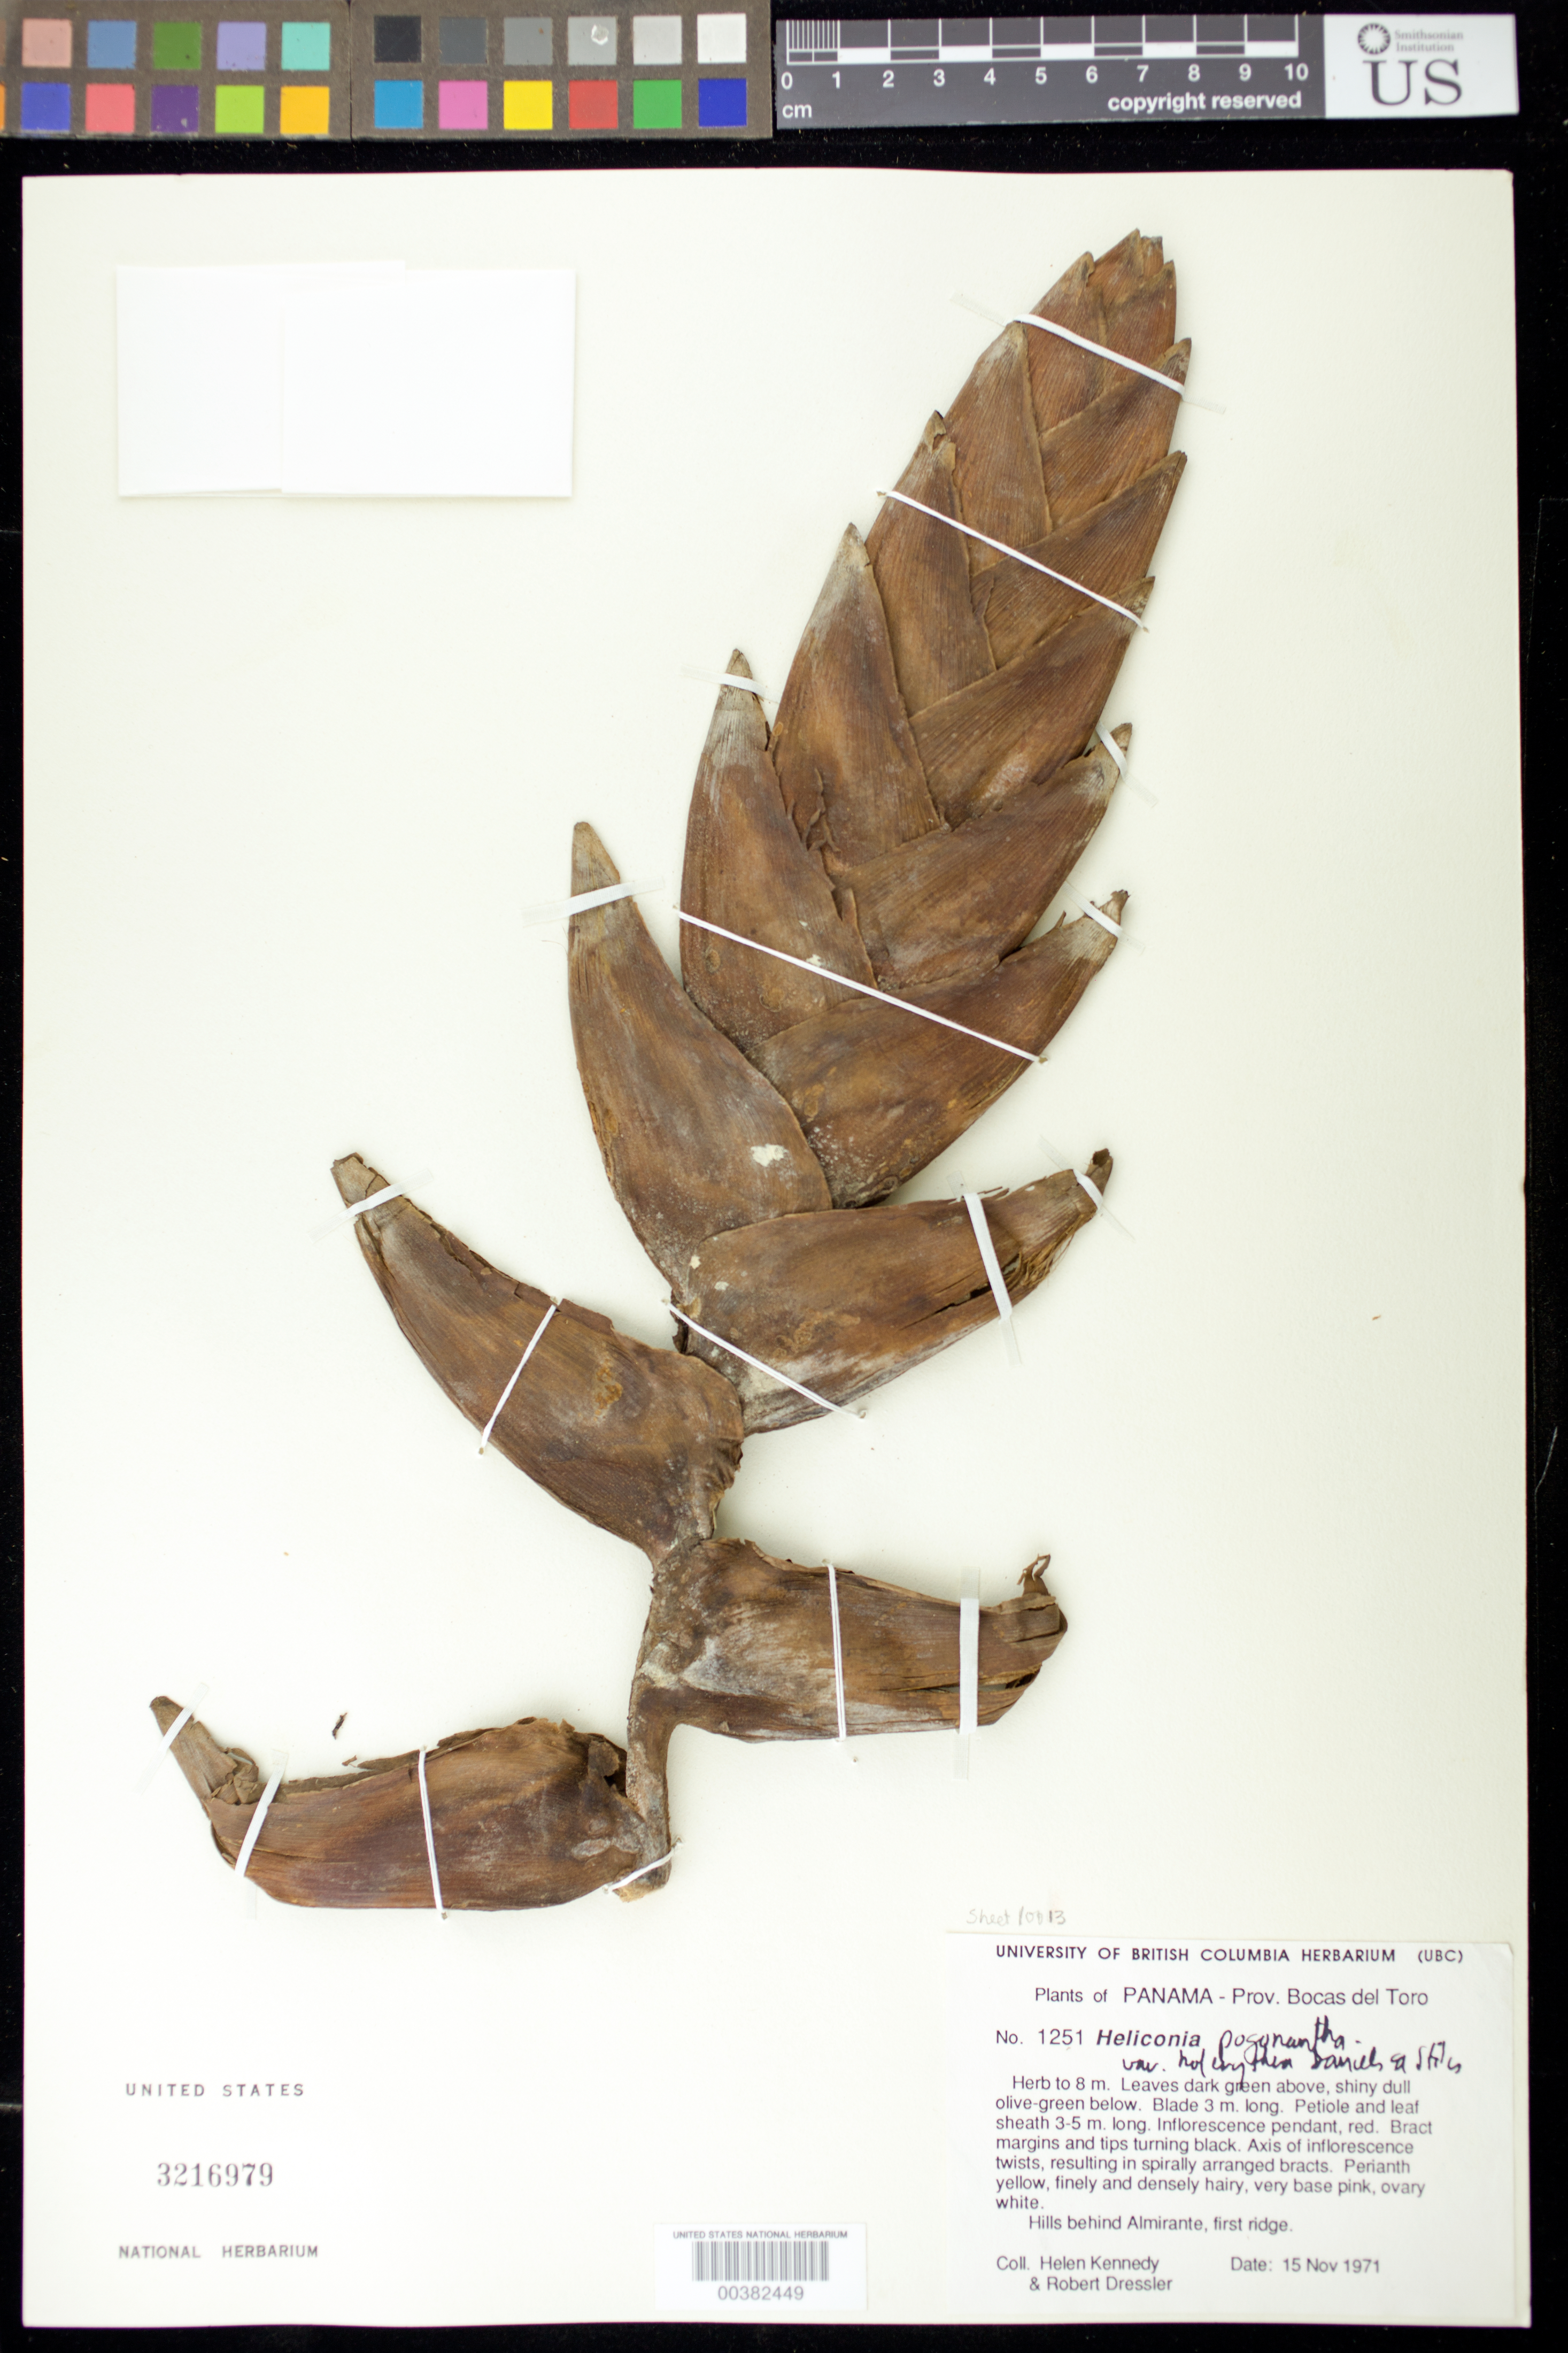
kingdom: Plantae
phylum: Tracheophyta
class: Liliopsida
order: Zingiberales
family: Heliconiaceae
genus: Heliconia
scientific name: Heliconia pogonantha var. holerythra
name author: G.S. Daniels & F.G. Stiles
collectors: H. Kennedy & R. Dressler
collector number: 1251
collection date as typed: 15 Nov 1971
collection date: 1971-11-15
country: Panama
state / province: Bocas del Toro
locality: Behind Almirante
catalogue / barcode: US 3216979